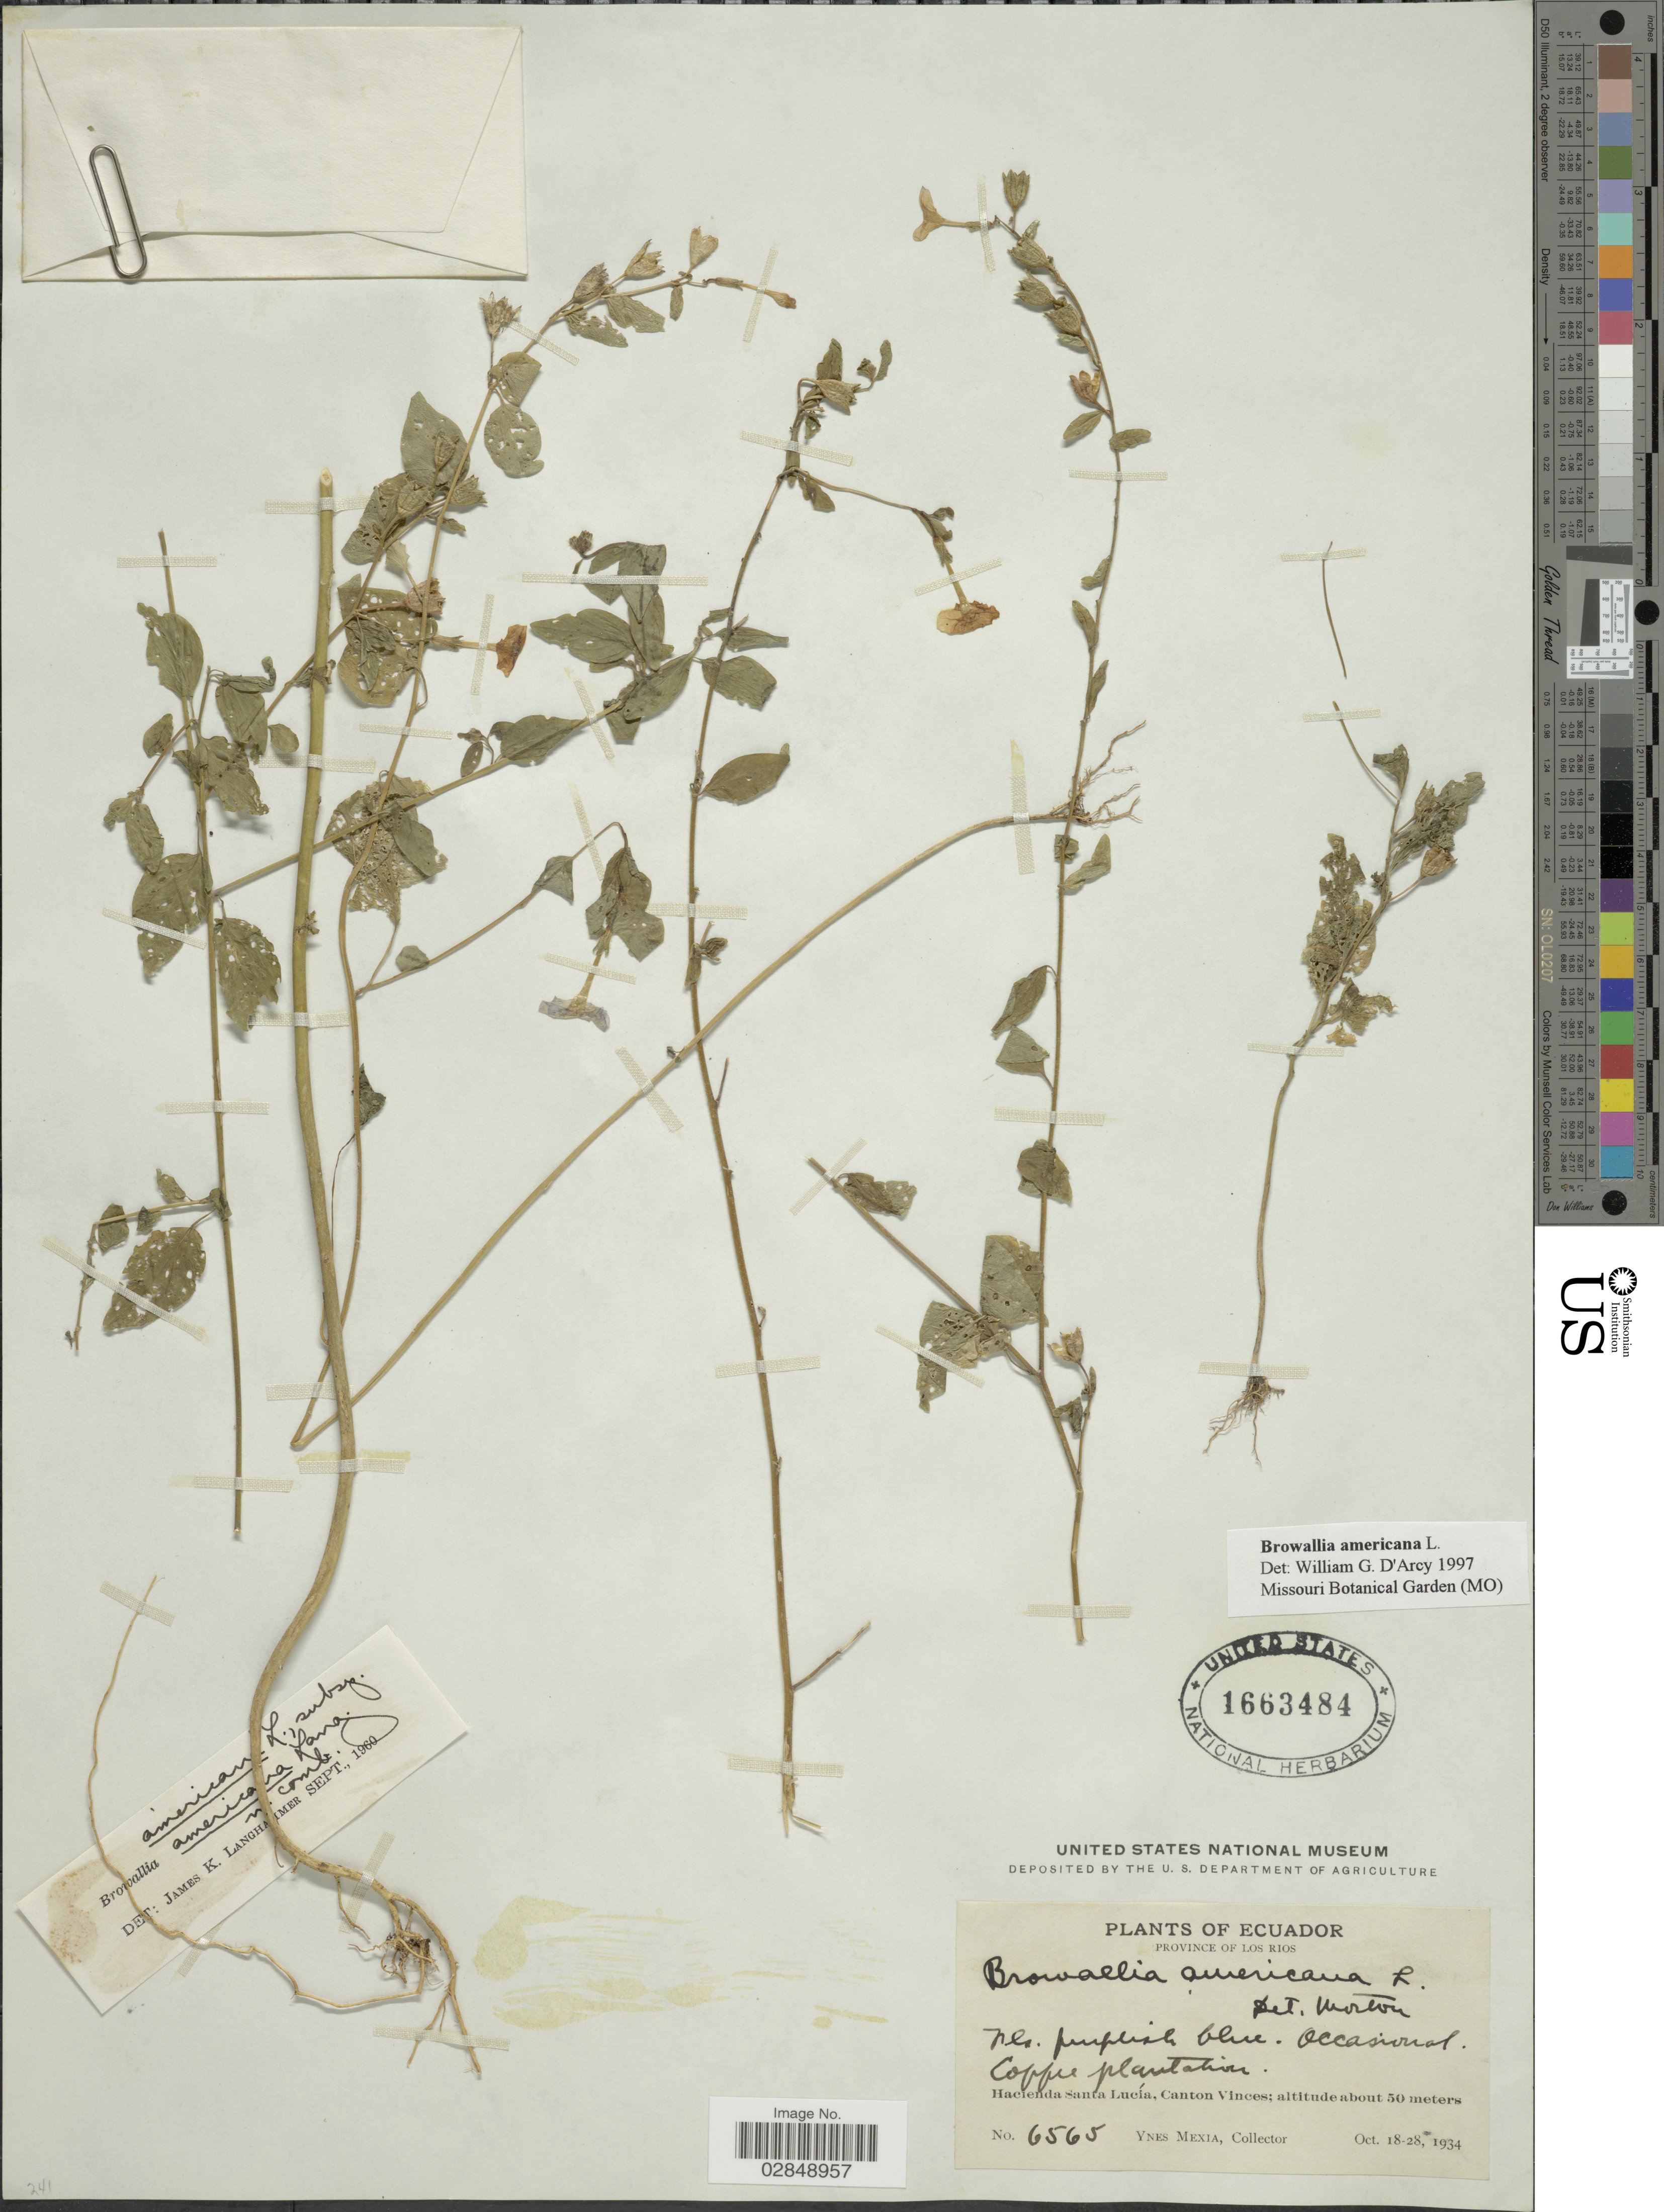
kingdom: Plantae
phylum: Tracheophyta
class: Magnoliopsida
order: Solanales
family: Solanaceae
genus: Browallia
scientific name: Browallia americana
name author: L.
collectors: Y. Mexia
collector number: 6565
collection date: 1934-10-18/1934-10-28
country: Ecuador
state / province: Los Ríos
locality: Coffee plantation. Hacienda Santa Lucía, Canton Vinces.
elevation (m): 50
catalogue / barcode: US 1663484